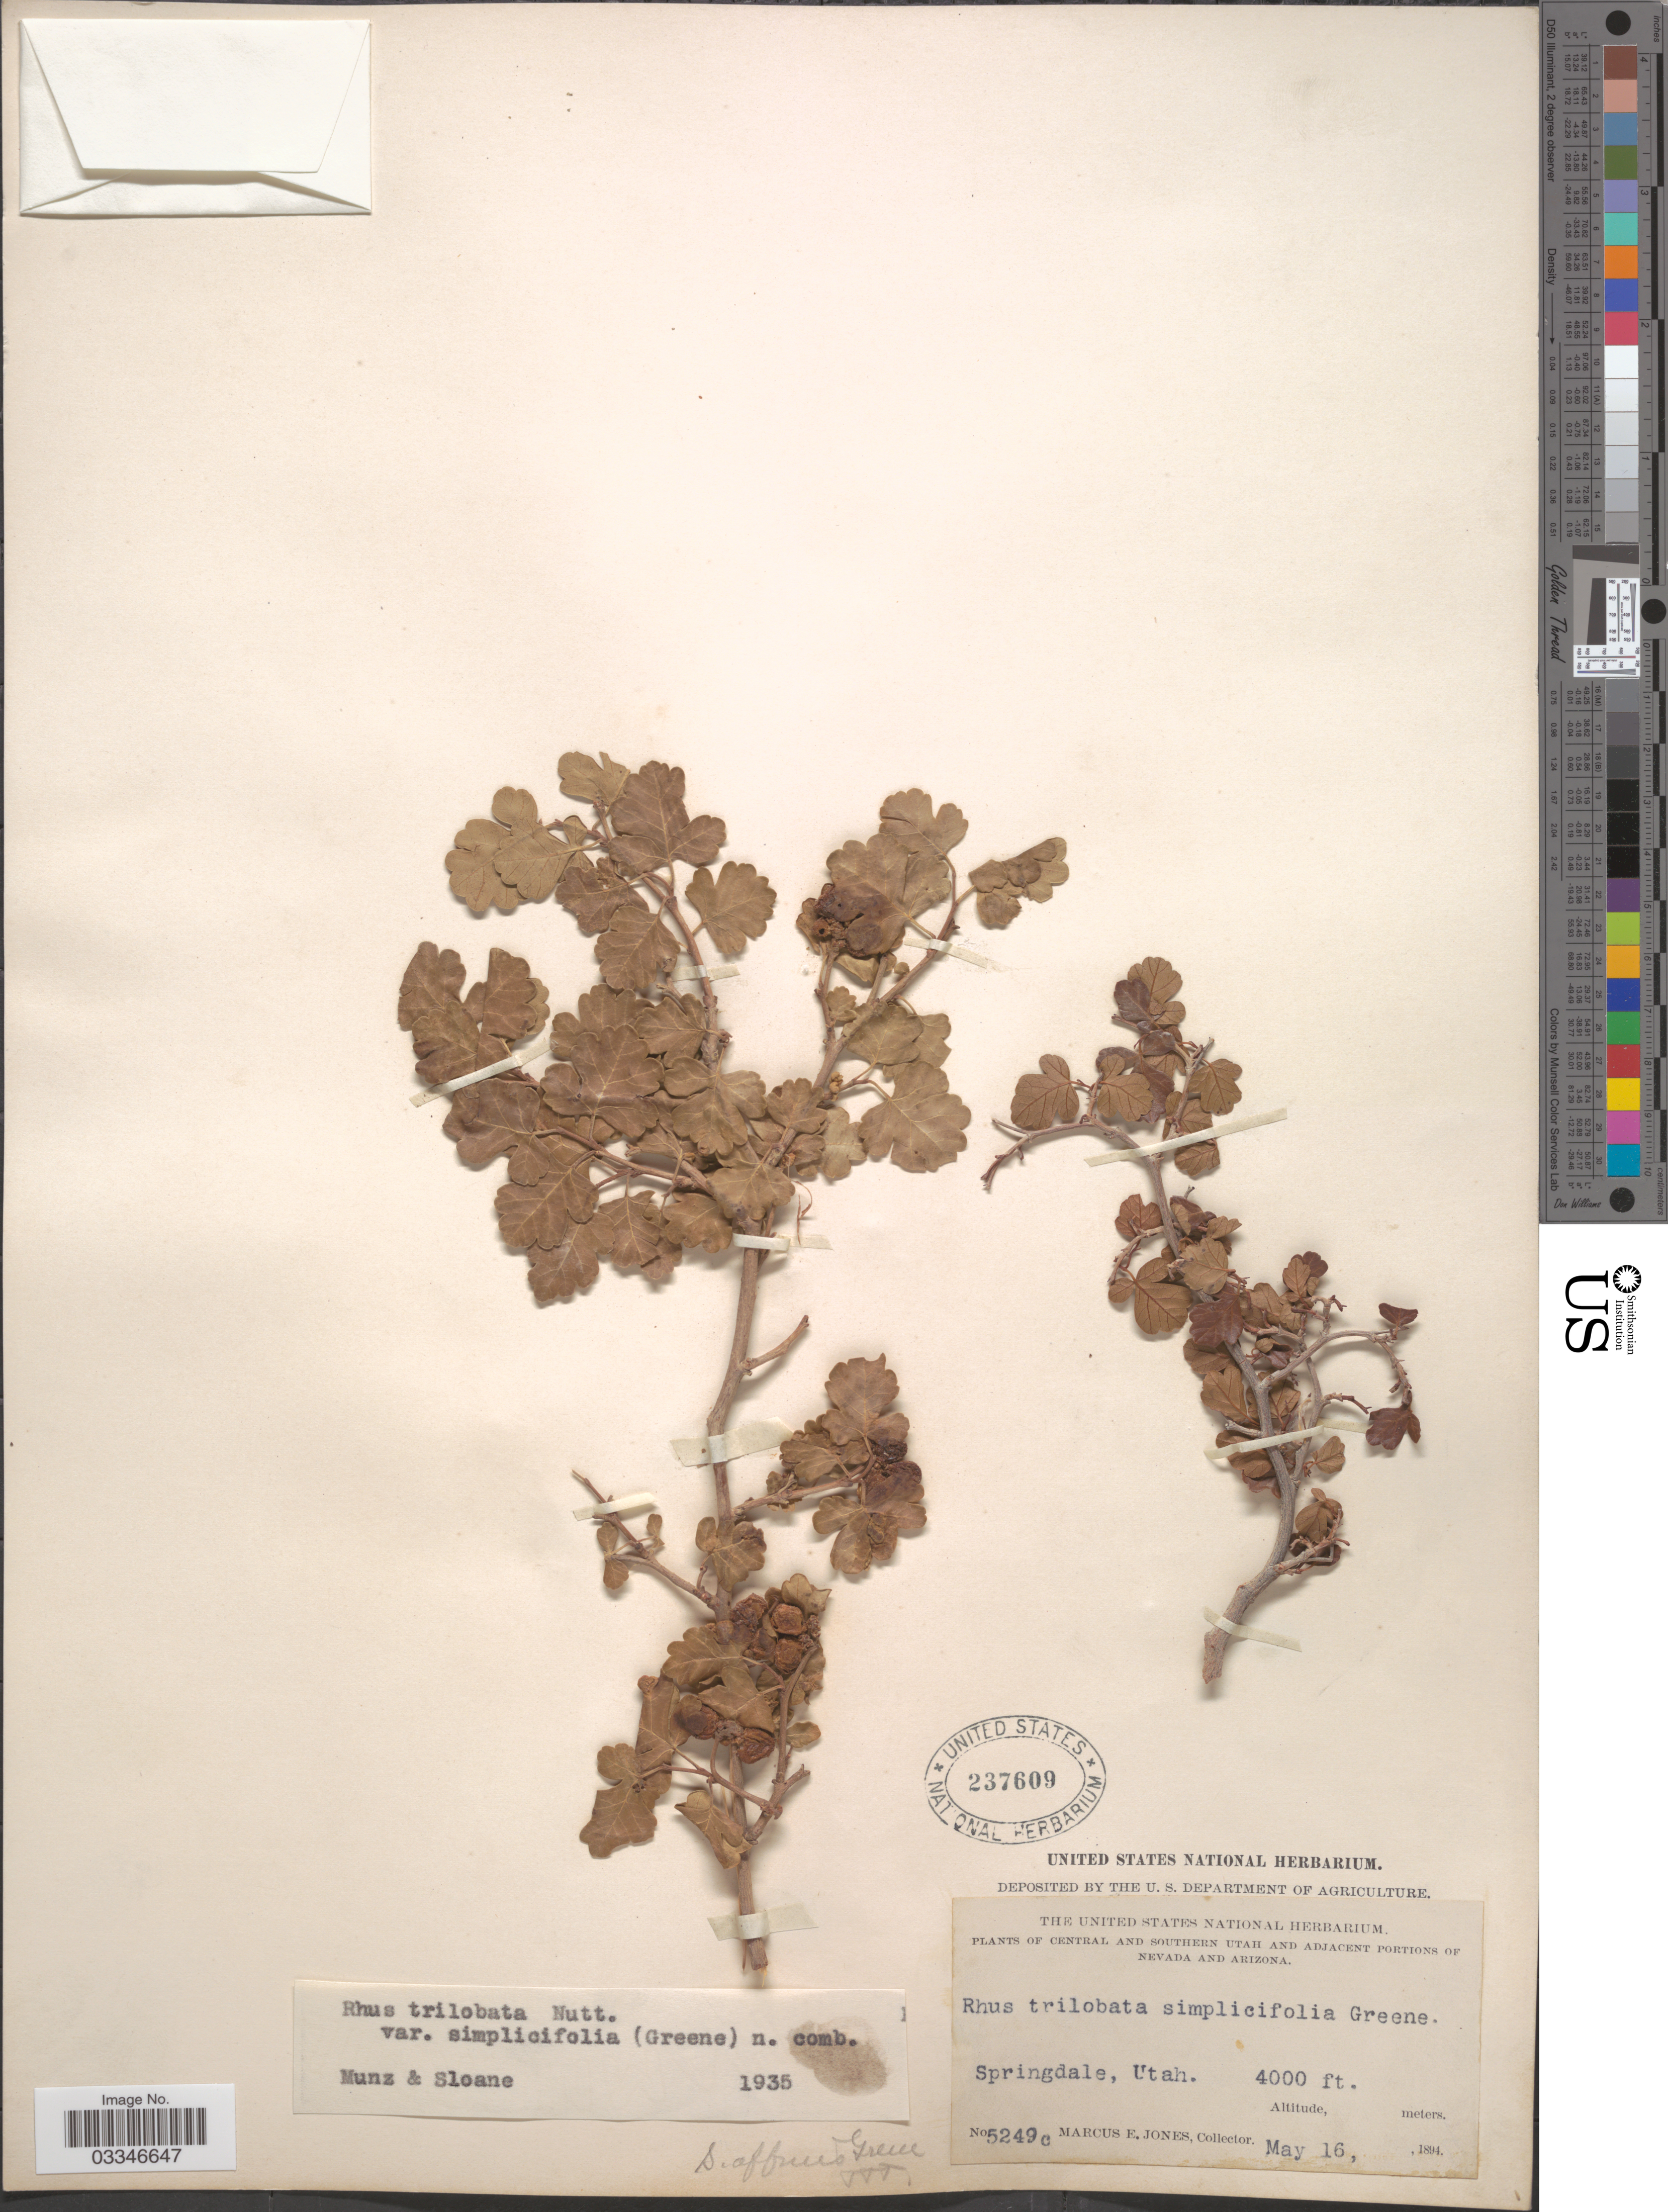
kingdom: Plantae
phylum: Tracheophyta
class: Magnoliopsida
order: Sapindales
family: Anacardiaceae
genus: Rhus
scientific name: Rhus trilobata var. simplicifolia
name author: (Greene) F.A. Barkley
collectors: M. E. Jones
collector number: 5249c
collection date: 1894-05-16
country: United States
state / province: Utah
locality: Central and Southern Utah. Springdale.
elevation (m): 1219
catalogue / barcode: US 237609